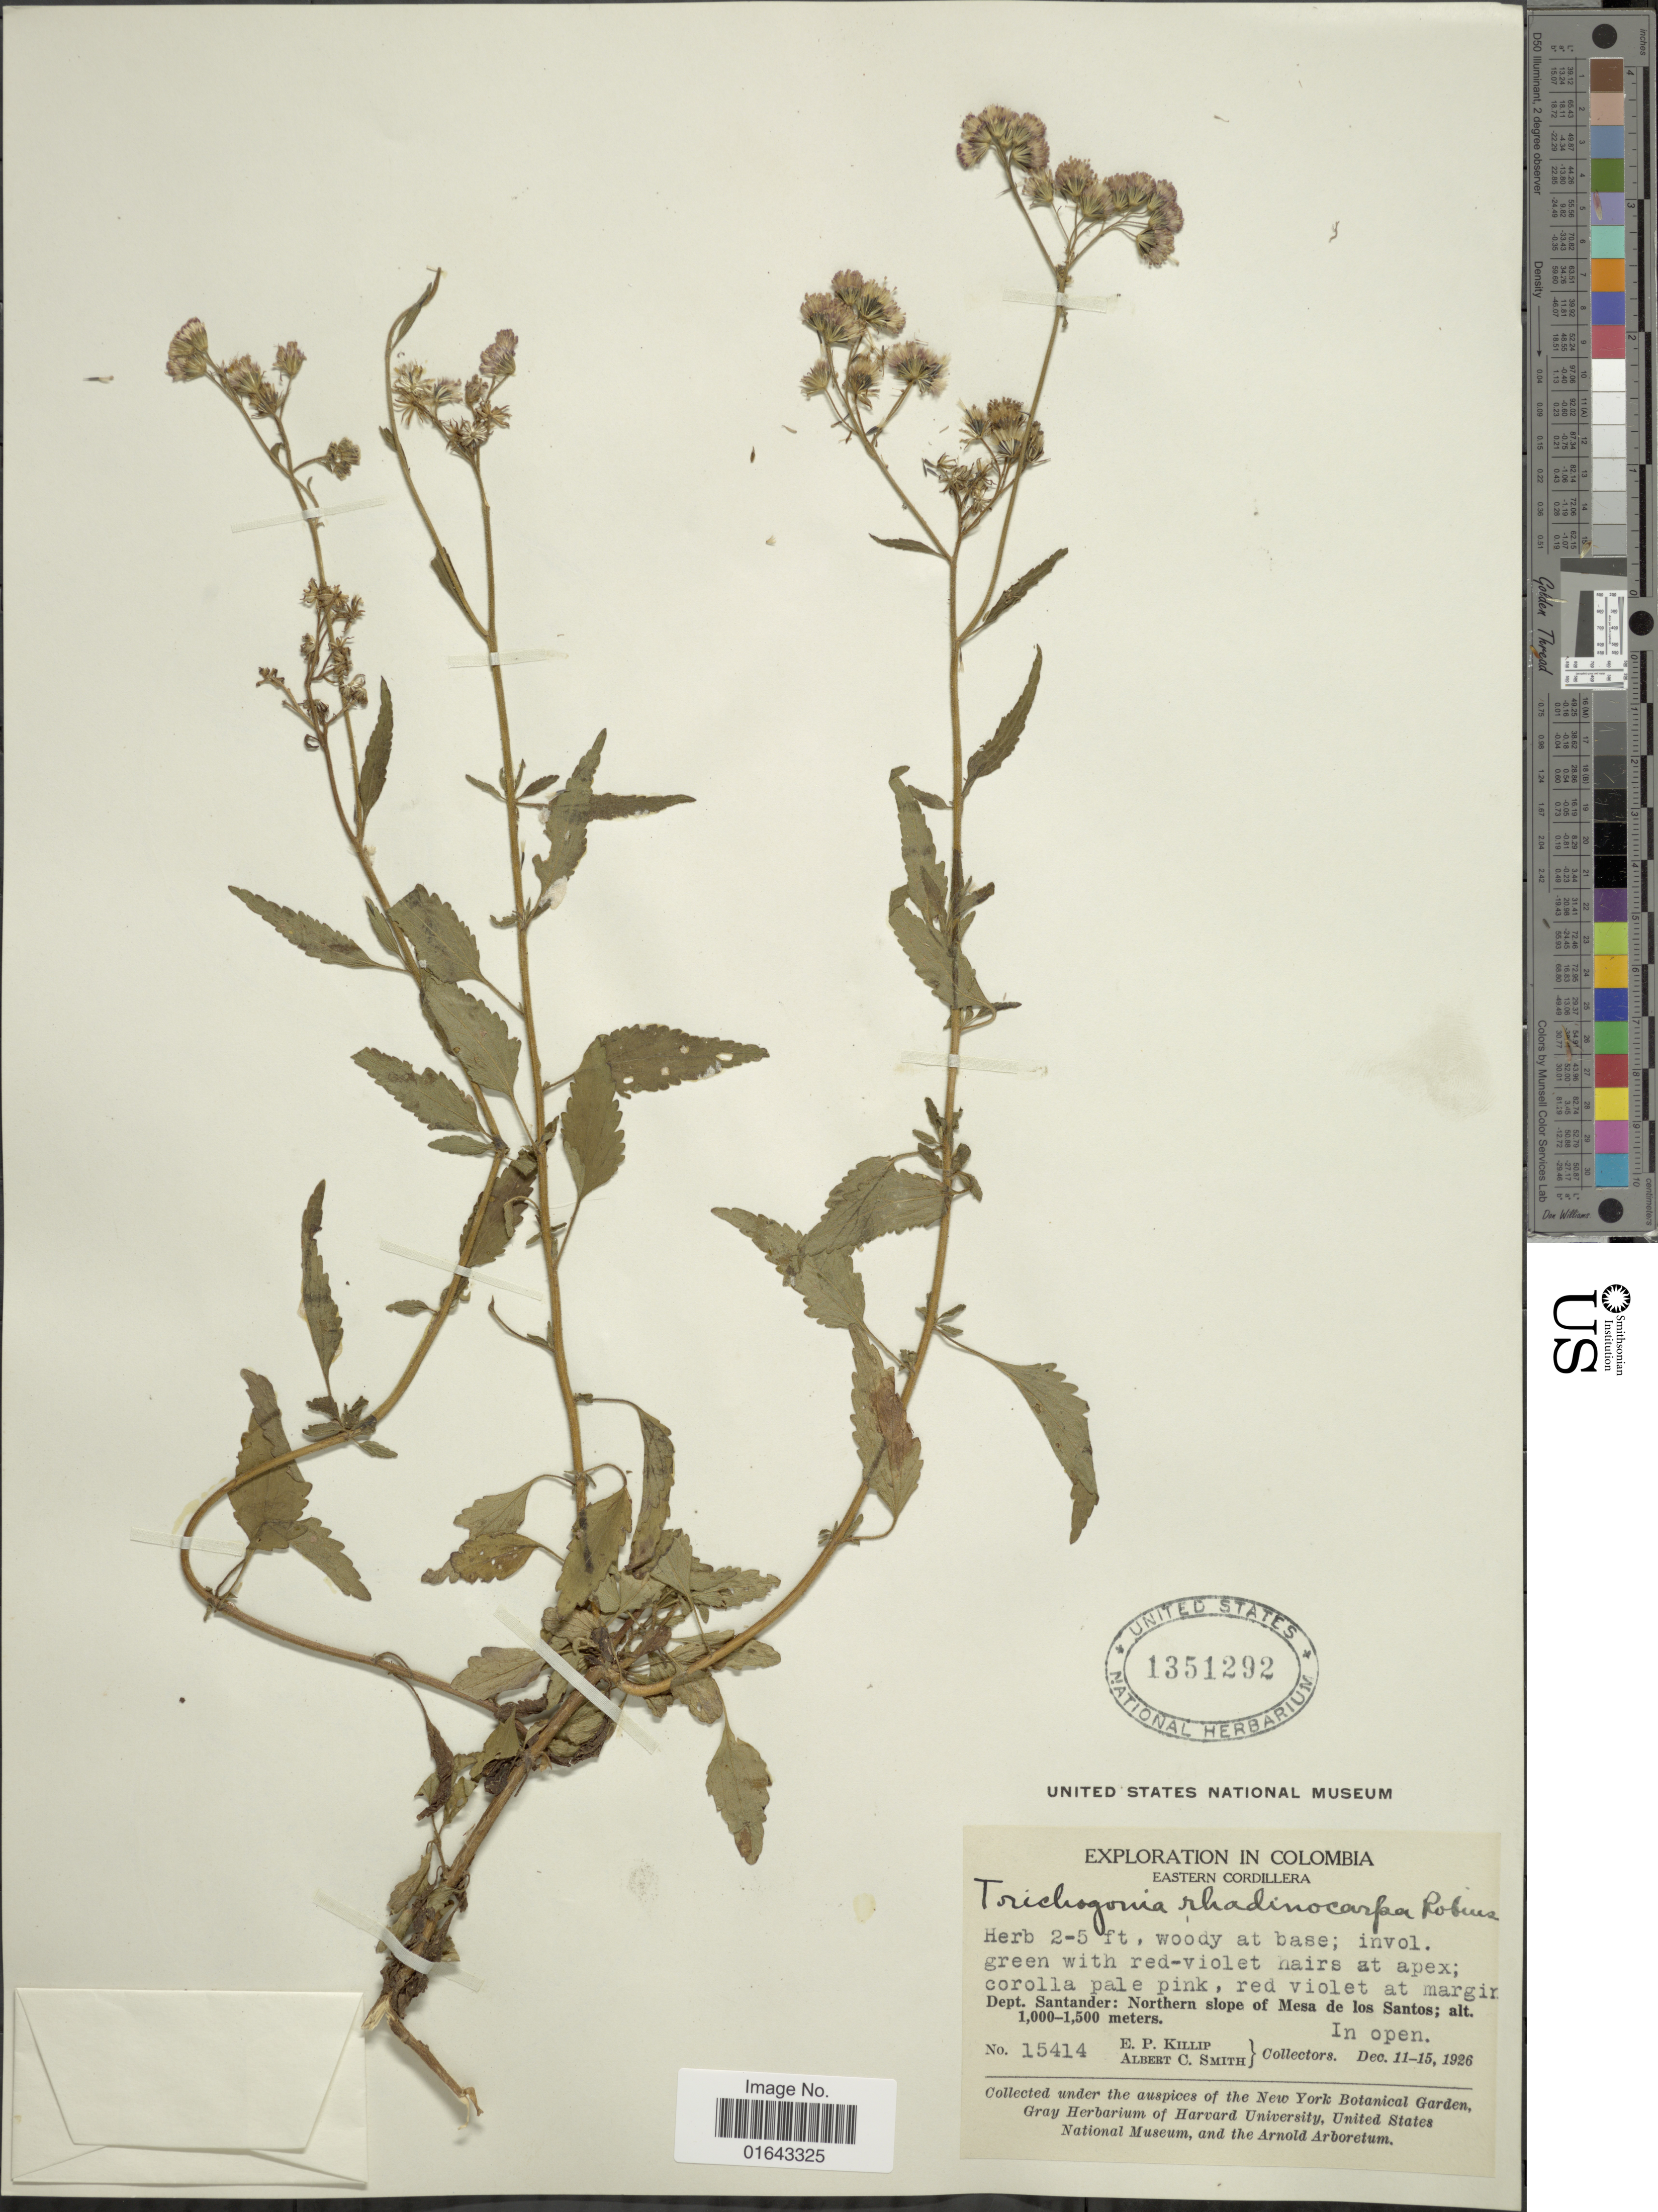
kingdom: Plantae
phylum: Tracheophyta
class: Magnoliopsida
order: Asterales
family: Asteraceae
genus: Trichogonia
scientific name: Trichogonia rhadinocarpa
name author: B.L. Rob.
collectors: E. P. Killip & A. C. Smith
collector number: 15414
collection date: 1926-12-11/1926-12-15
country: Colombia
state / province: Santander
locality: Eastern Cordillera. Dept. Santander: Northern slope of Mesa de los Santos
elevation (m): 1000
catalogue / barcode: US 1351292